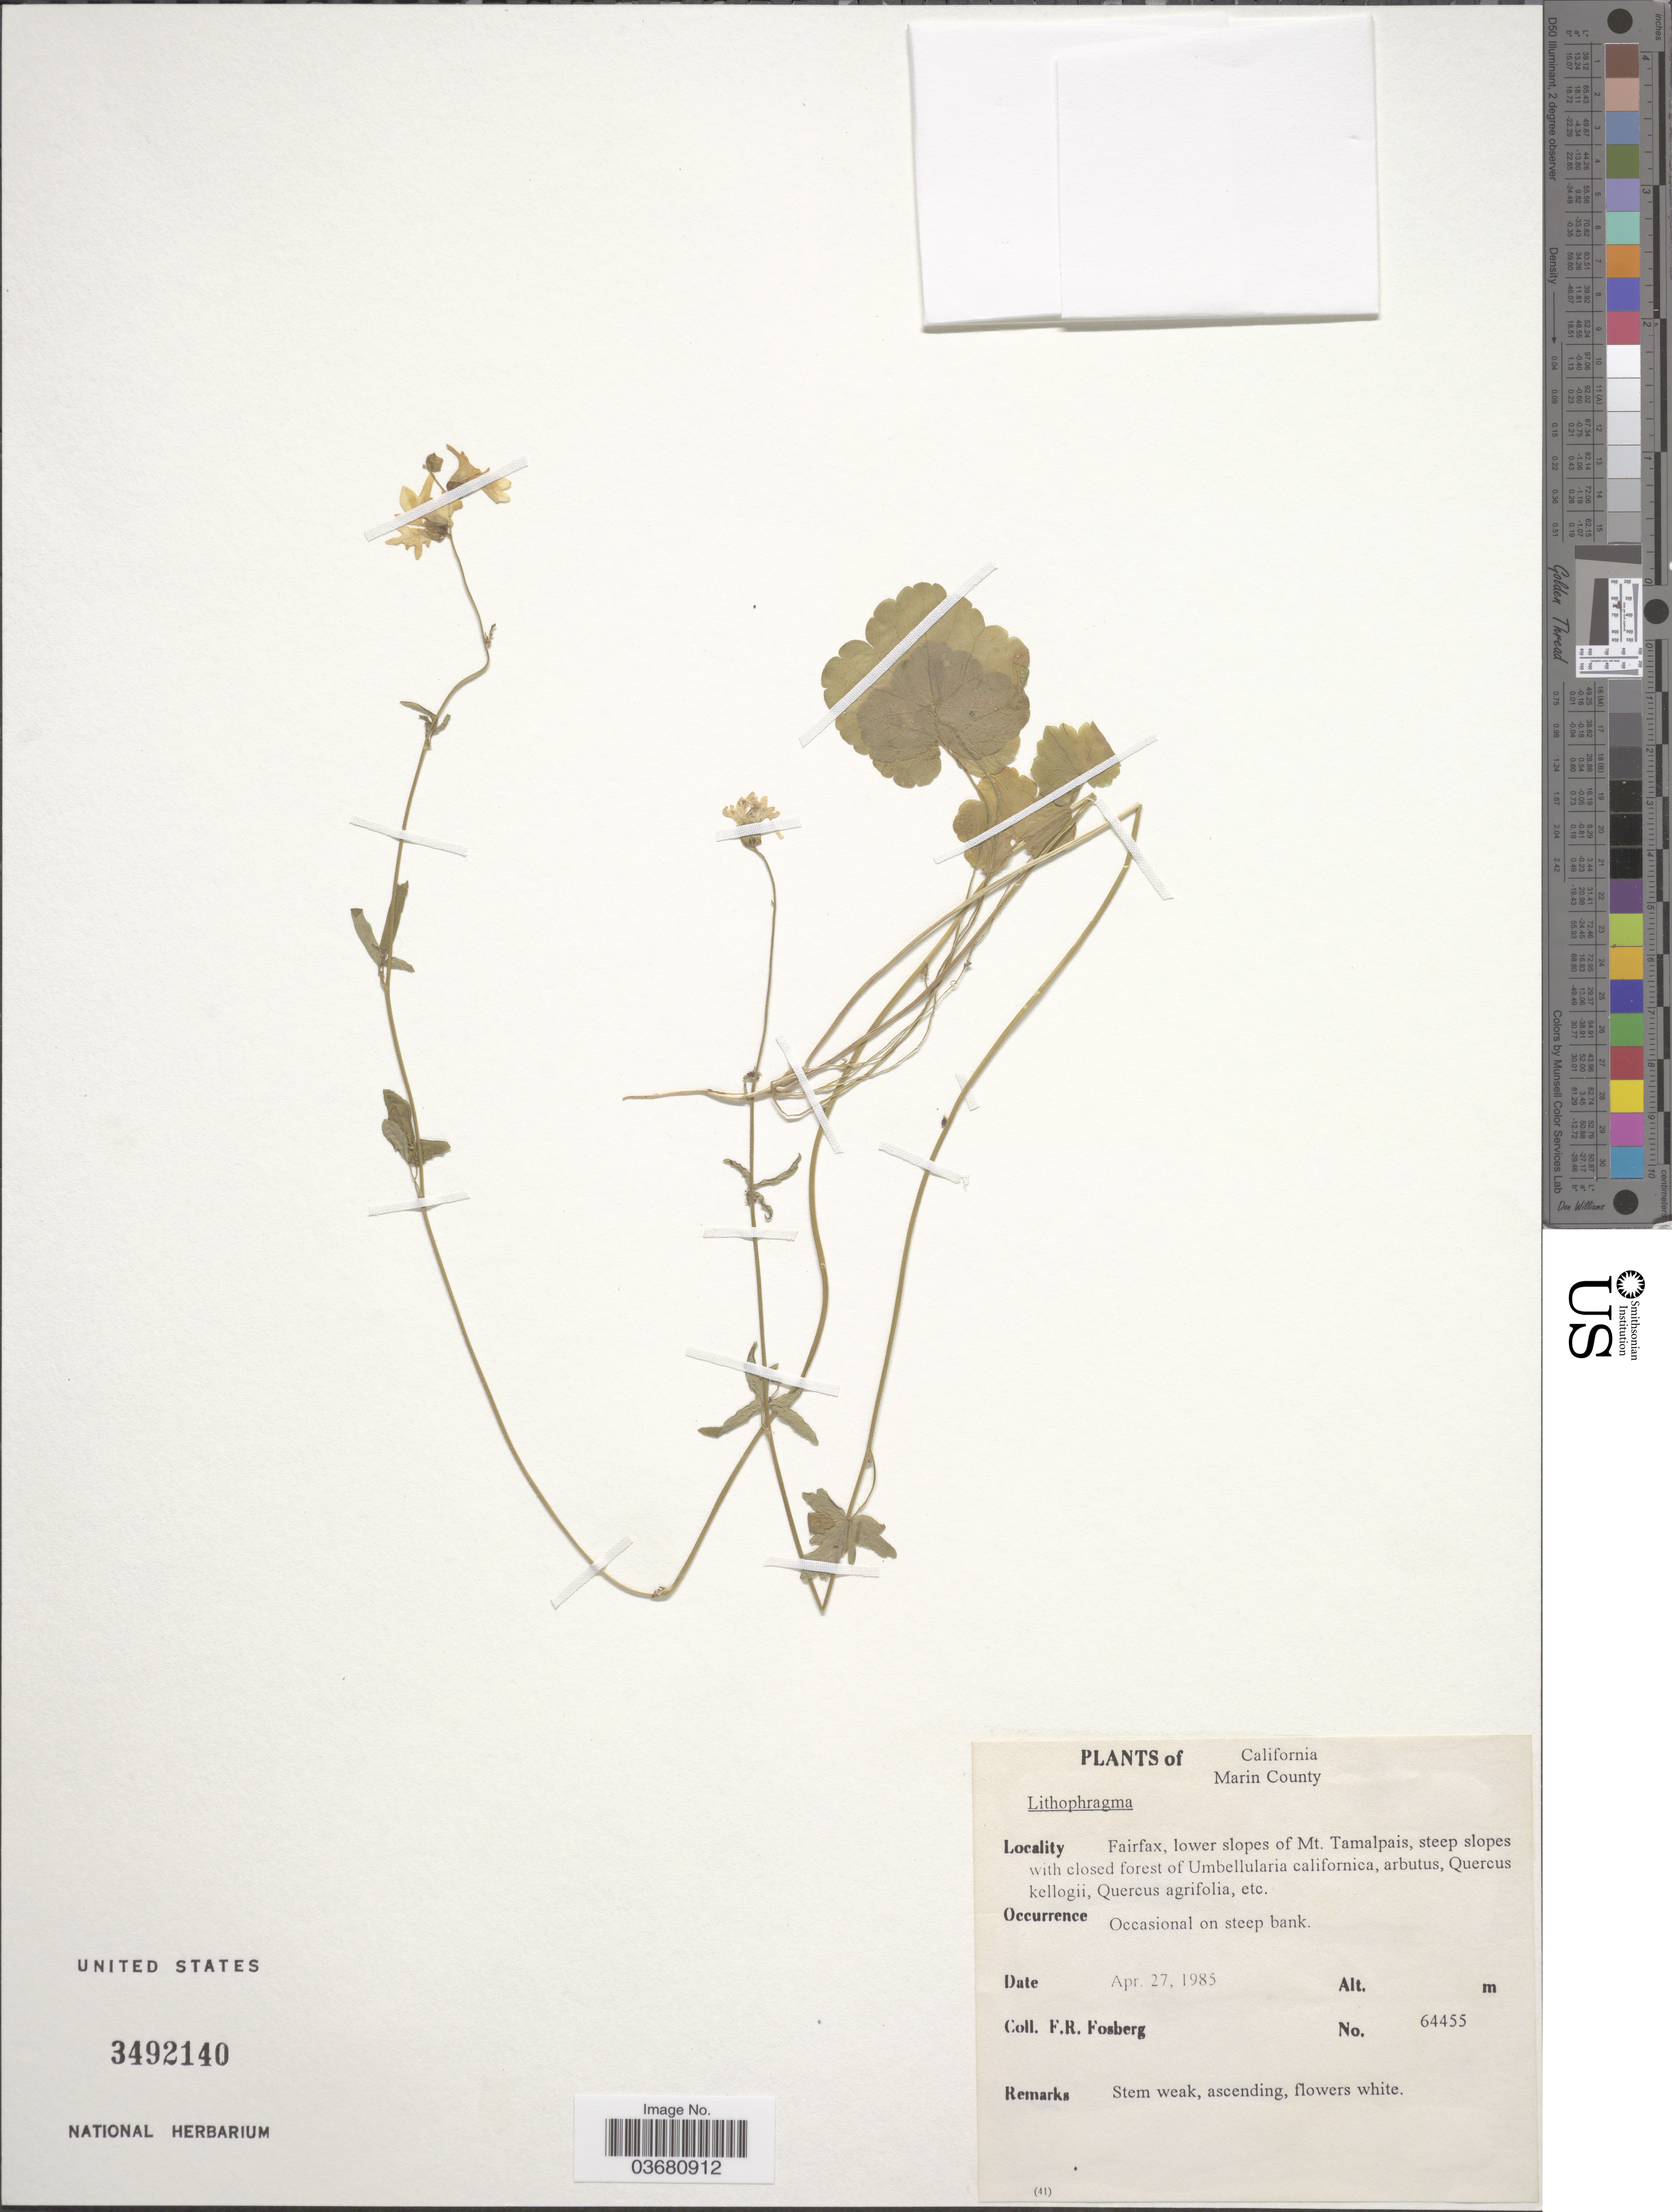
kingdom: Plantae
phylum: Tracheophyta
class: Magnoliopsida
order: Saxifragales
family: Saxifragaceae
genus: Lithophragma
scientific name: Lithophragma sp.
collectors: F. R. Fosberg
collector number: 64455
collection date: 1985-04-27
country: United States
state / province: California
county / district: Marin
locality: Marin County. Fairfax, lower slopes of Mt. Tamalpais, steep slopes.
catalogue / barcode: US 3492140